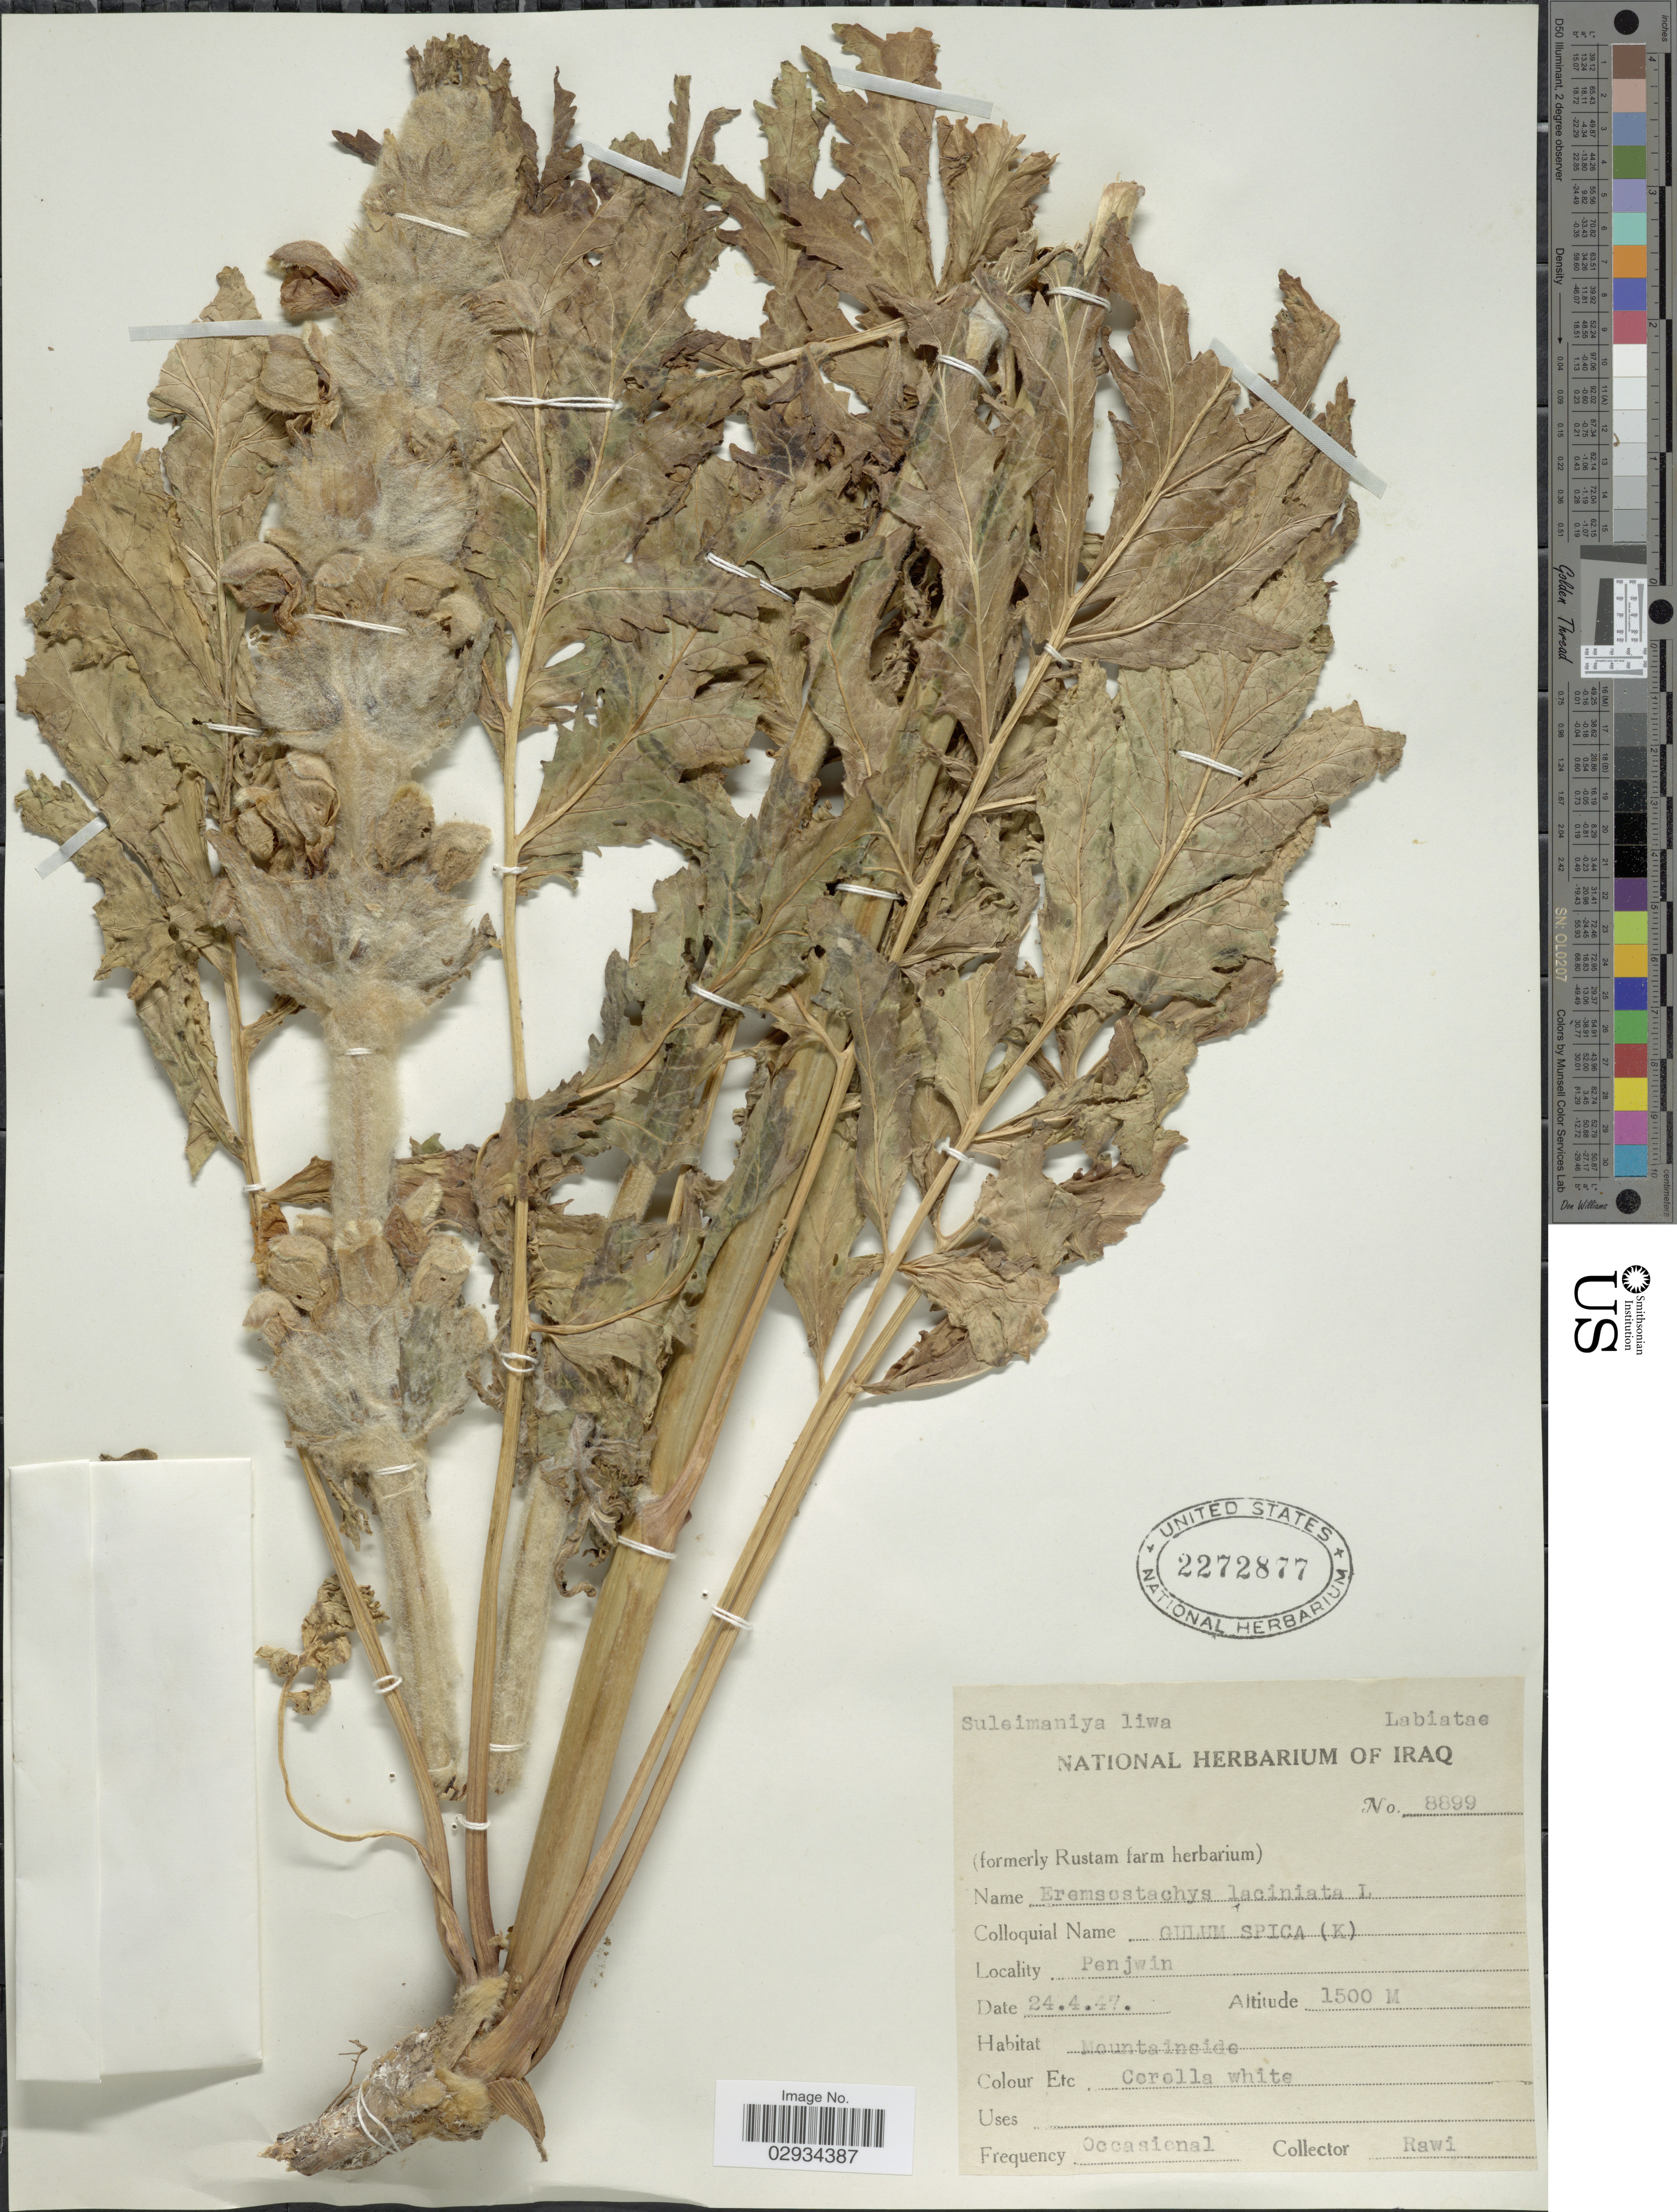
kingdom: Plantae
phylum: Tracheophyta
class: Magnoliopsida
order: Lamiales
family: Lamiaceae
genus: Eremostachys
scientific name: Eremostachys laciniata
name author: Bunge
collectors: -. Rawi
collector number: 8899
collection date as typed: Transcribed d/m/y: 24/4/47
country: Iraq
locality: Penjwin.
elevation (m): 1500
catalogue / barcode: US 2272877